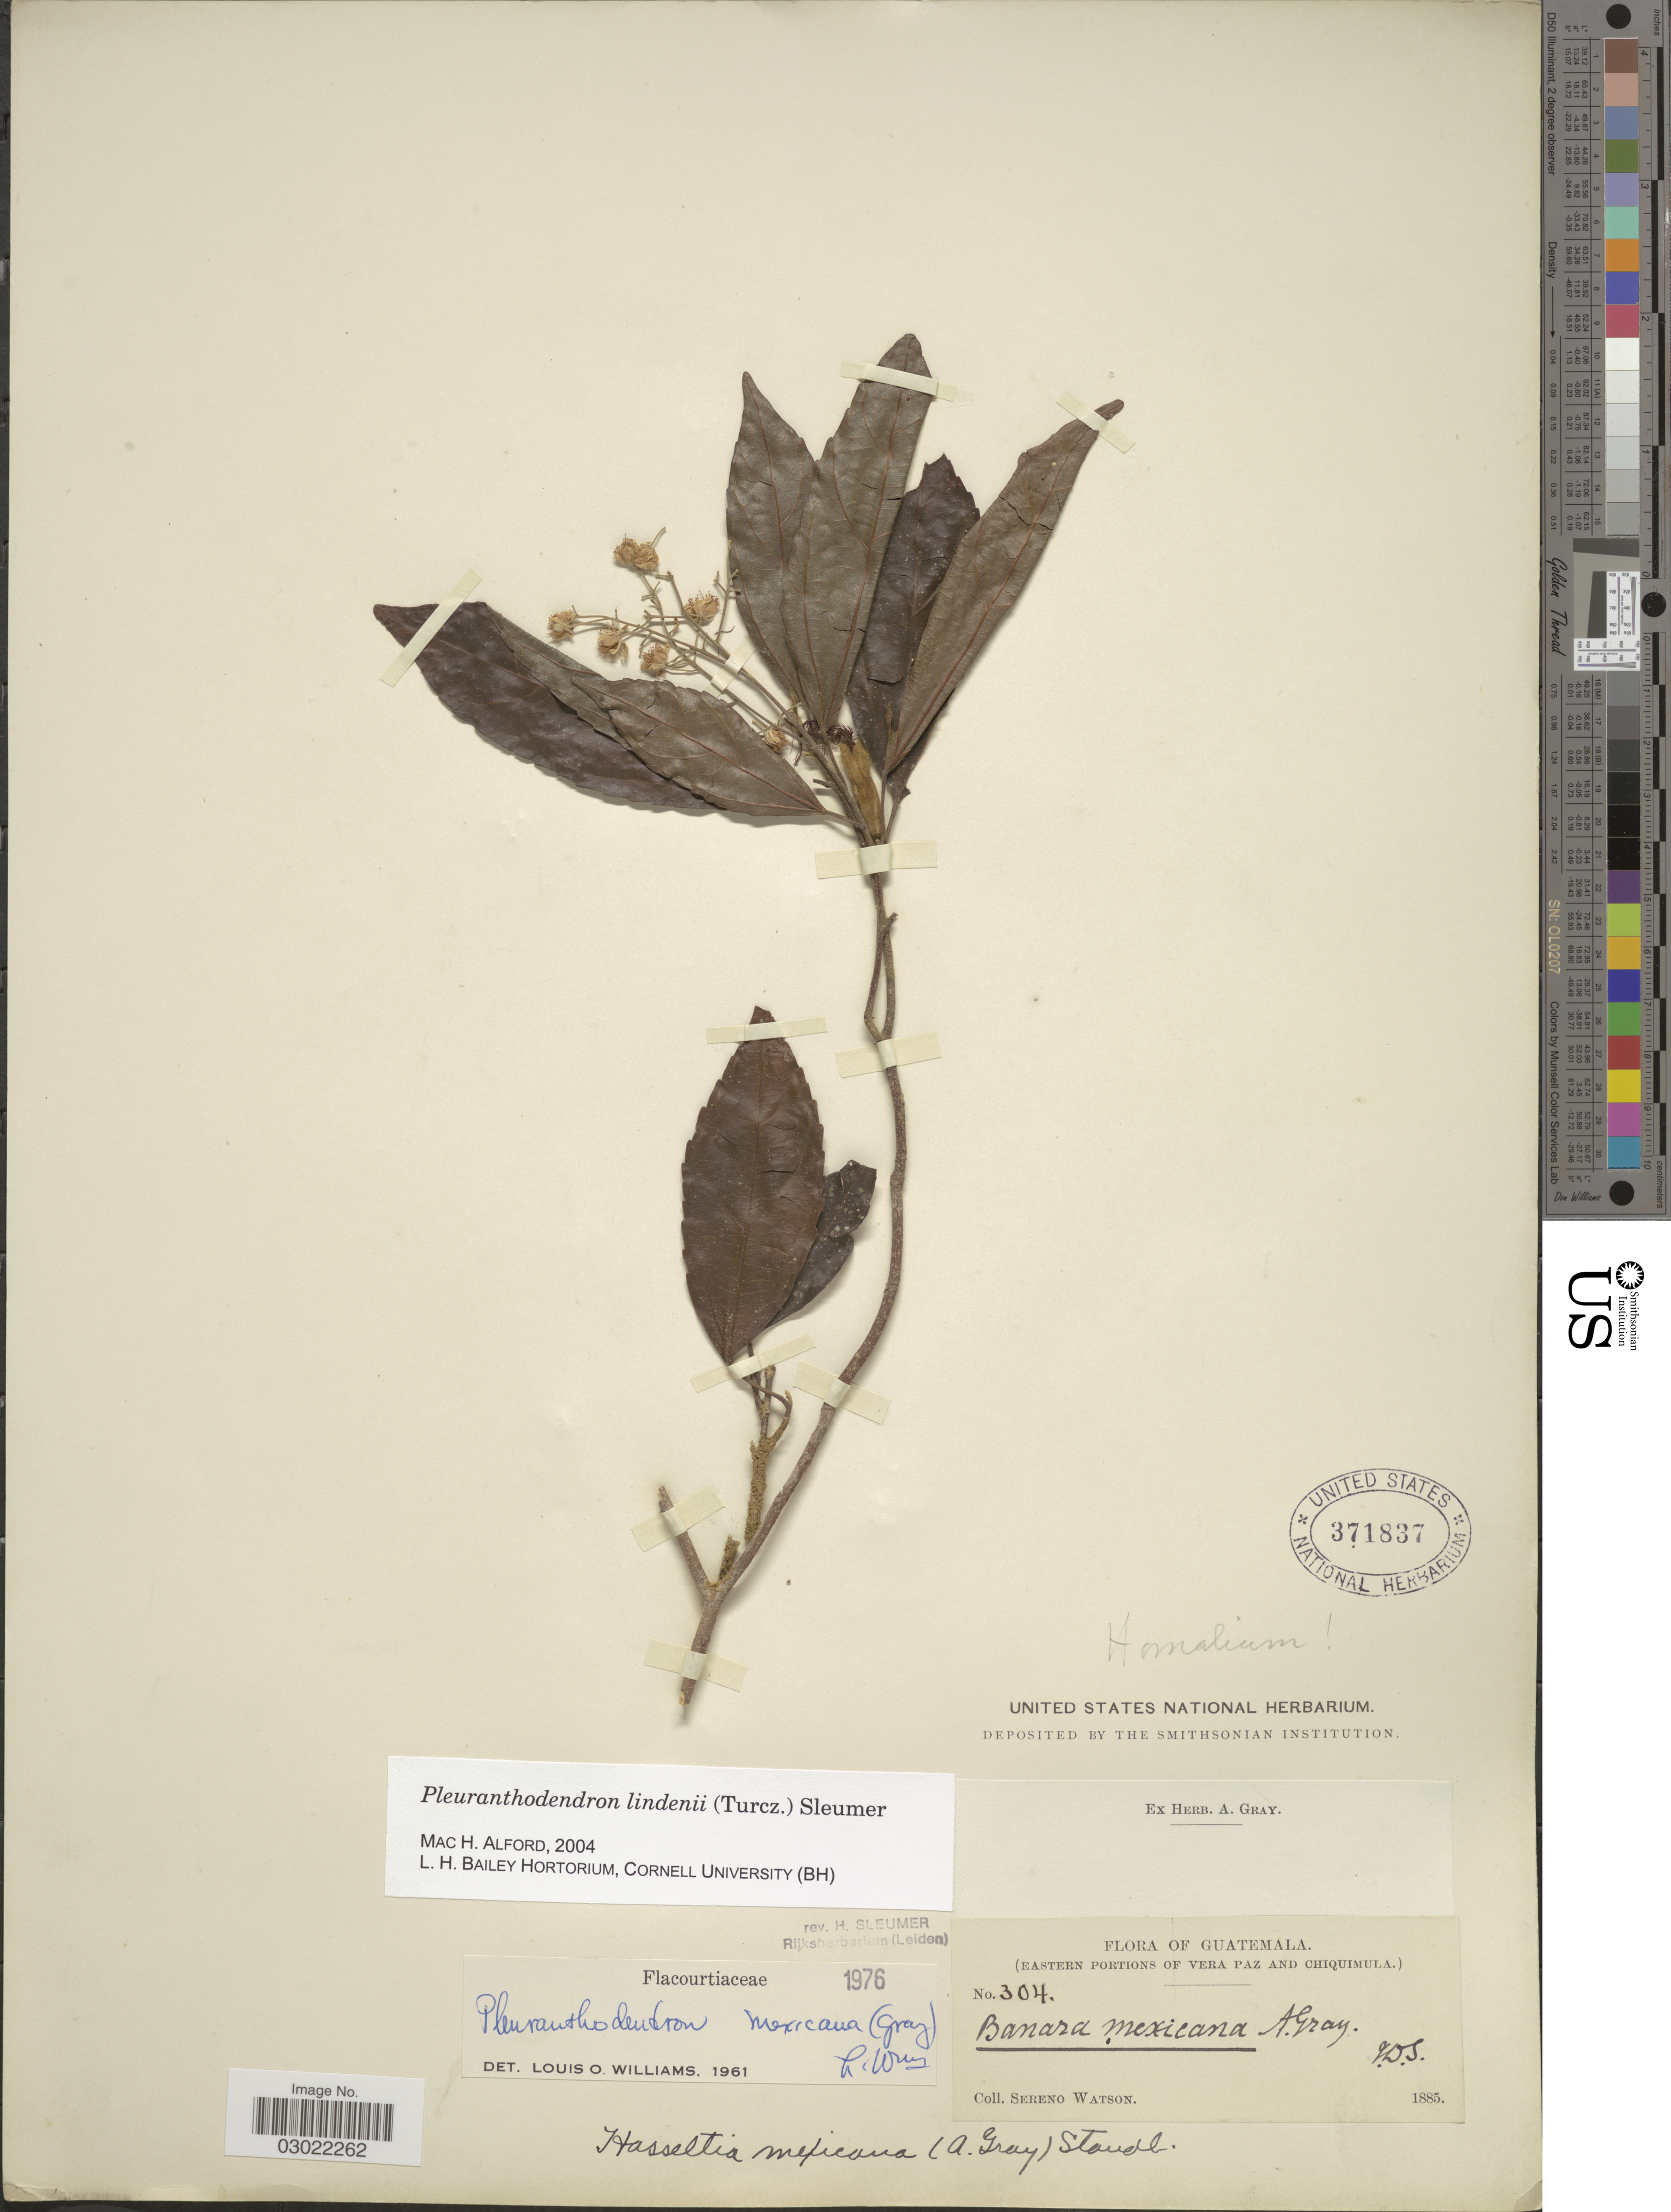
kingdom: Plantae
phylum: Tracheophyta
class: Magnoliopsida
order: Malpighiales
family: Salicaceae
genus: Pleuranthodendron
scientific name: Pleuranthodendron lindenii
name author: (Turcz.) Sleumer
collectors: S. Watson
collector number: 304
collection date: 1885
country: Guatemala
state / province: Chiquimula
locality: (Eastern portions of Vera Paz and Chiquimula).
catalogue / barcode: US 371837